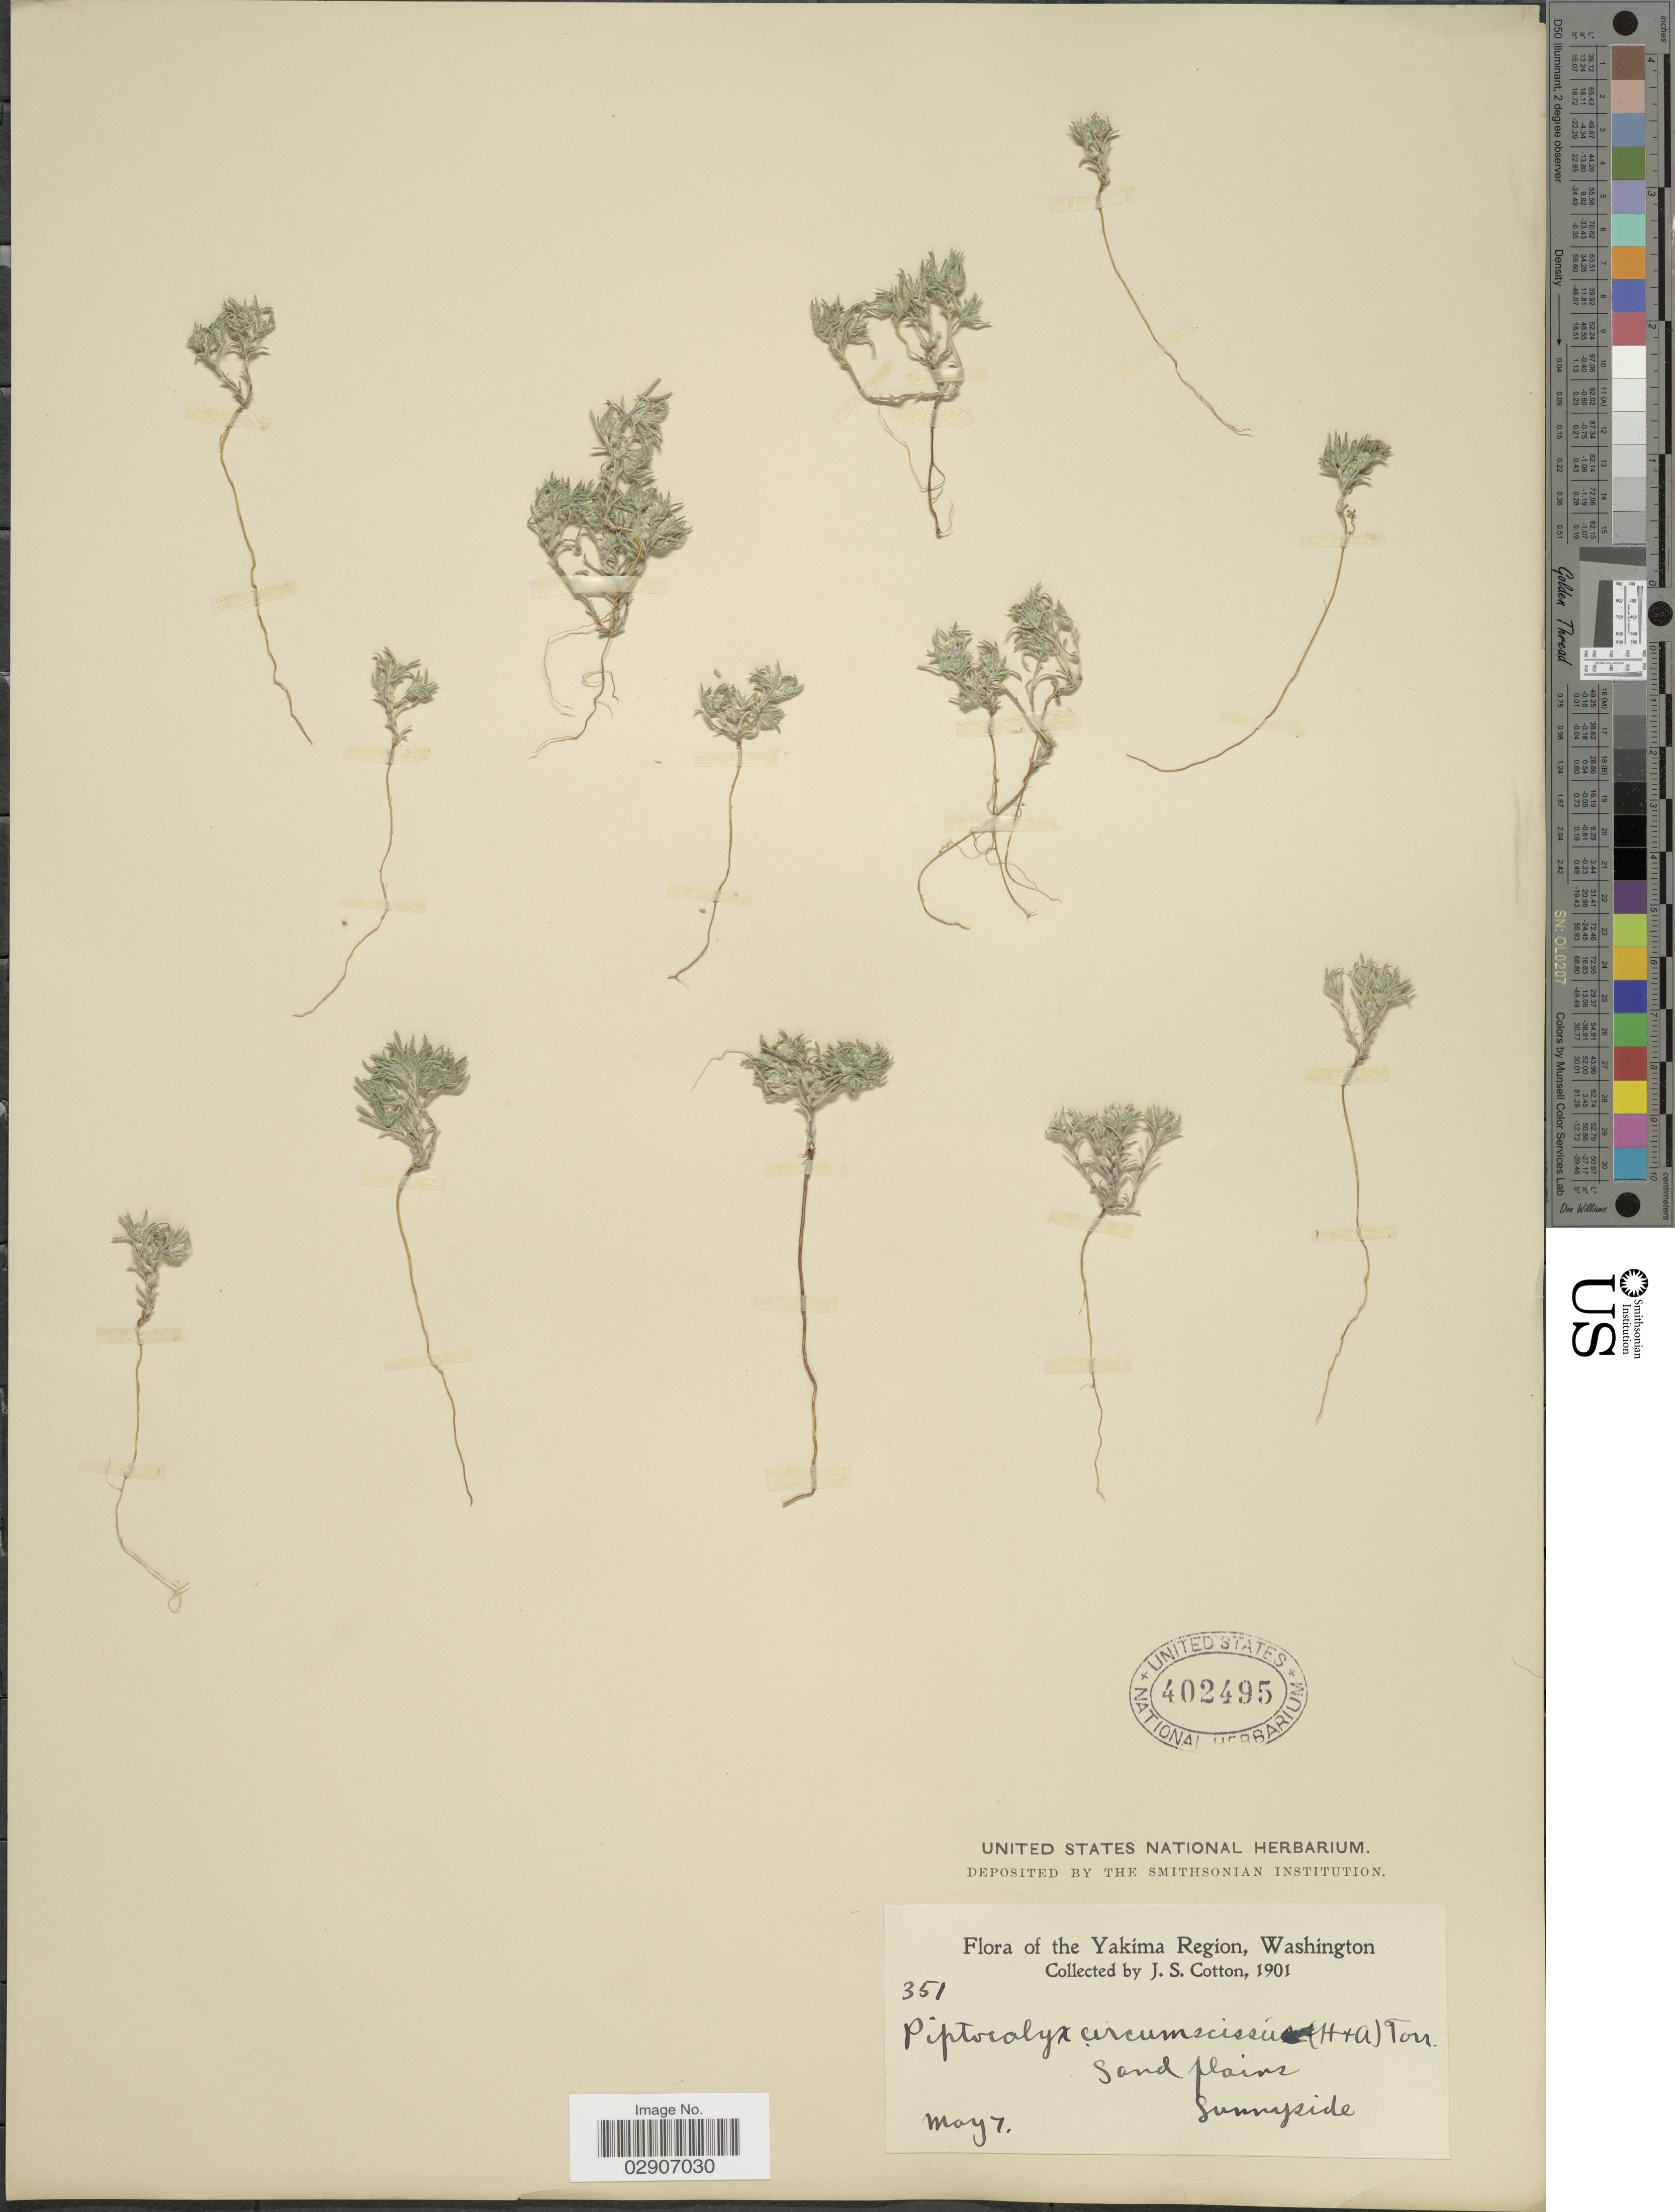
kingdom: Plantae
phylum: Tracheophyta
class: Magnoliopsida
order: Boraginales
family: Boraginaceae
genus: Cryptantha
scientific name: Cryptantha circumscissa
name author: (Hook. & Arn.) I.M. Johnst.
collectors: J. S. Cotton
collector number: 351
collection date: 1901-05-07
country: United States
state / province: Washington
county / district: Yakima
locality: The Yakima Region. Sunnyside.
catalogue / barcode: US 402495